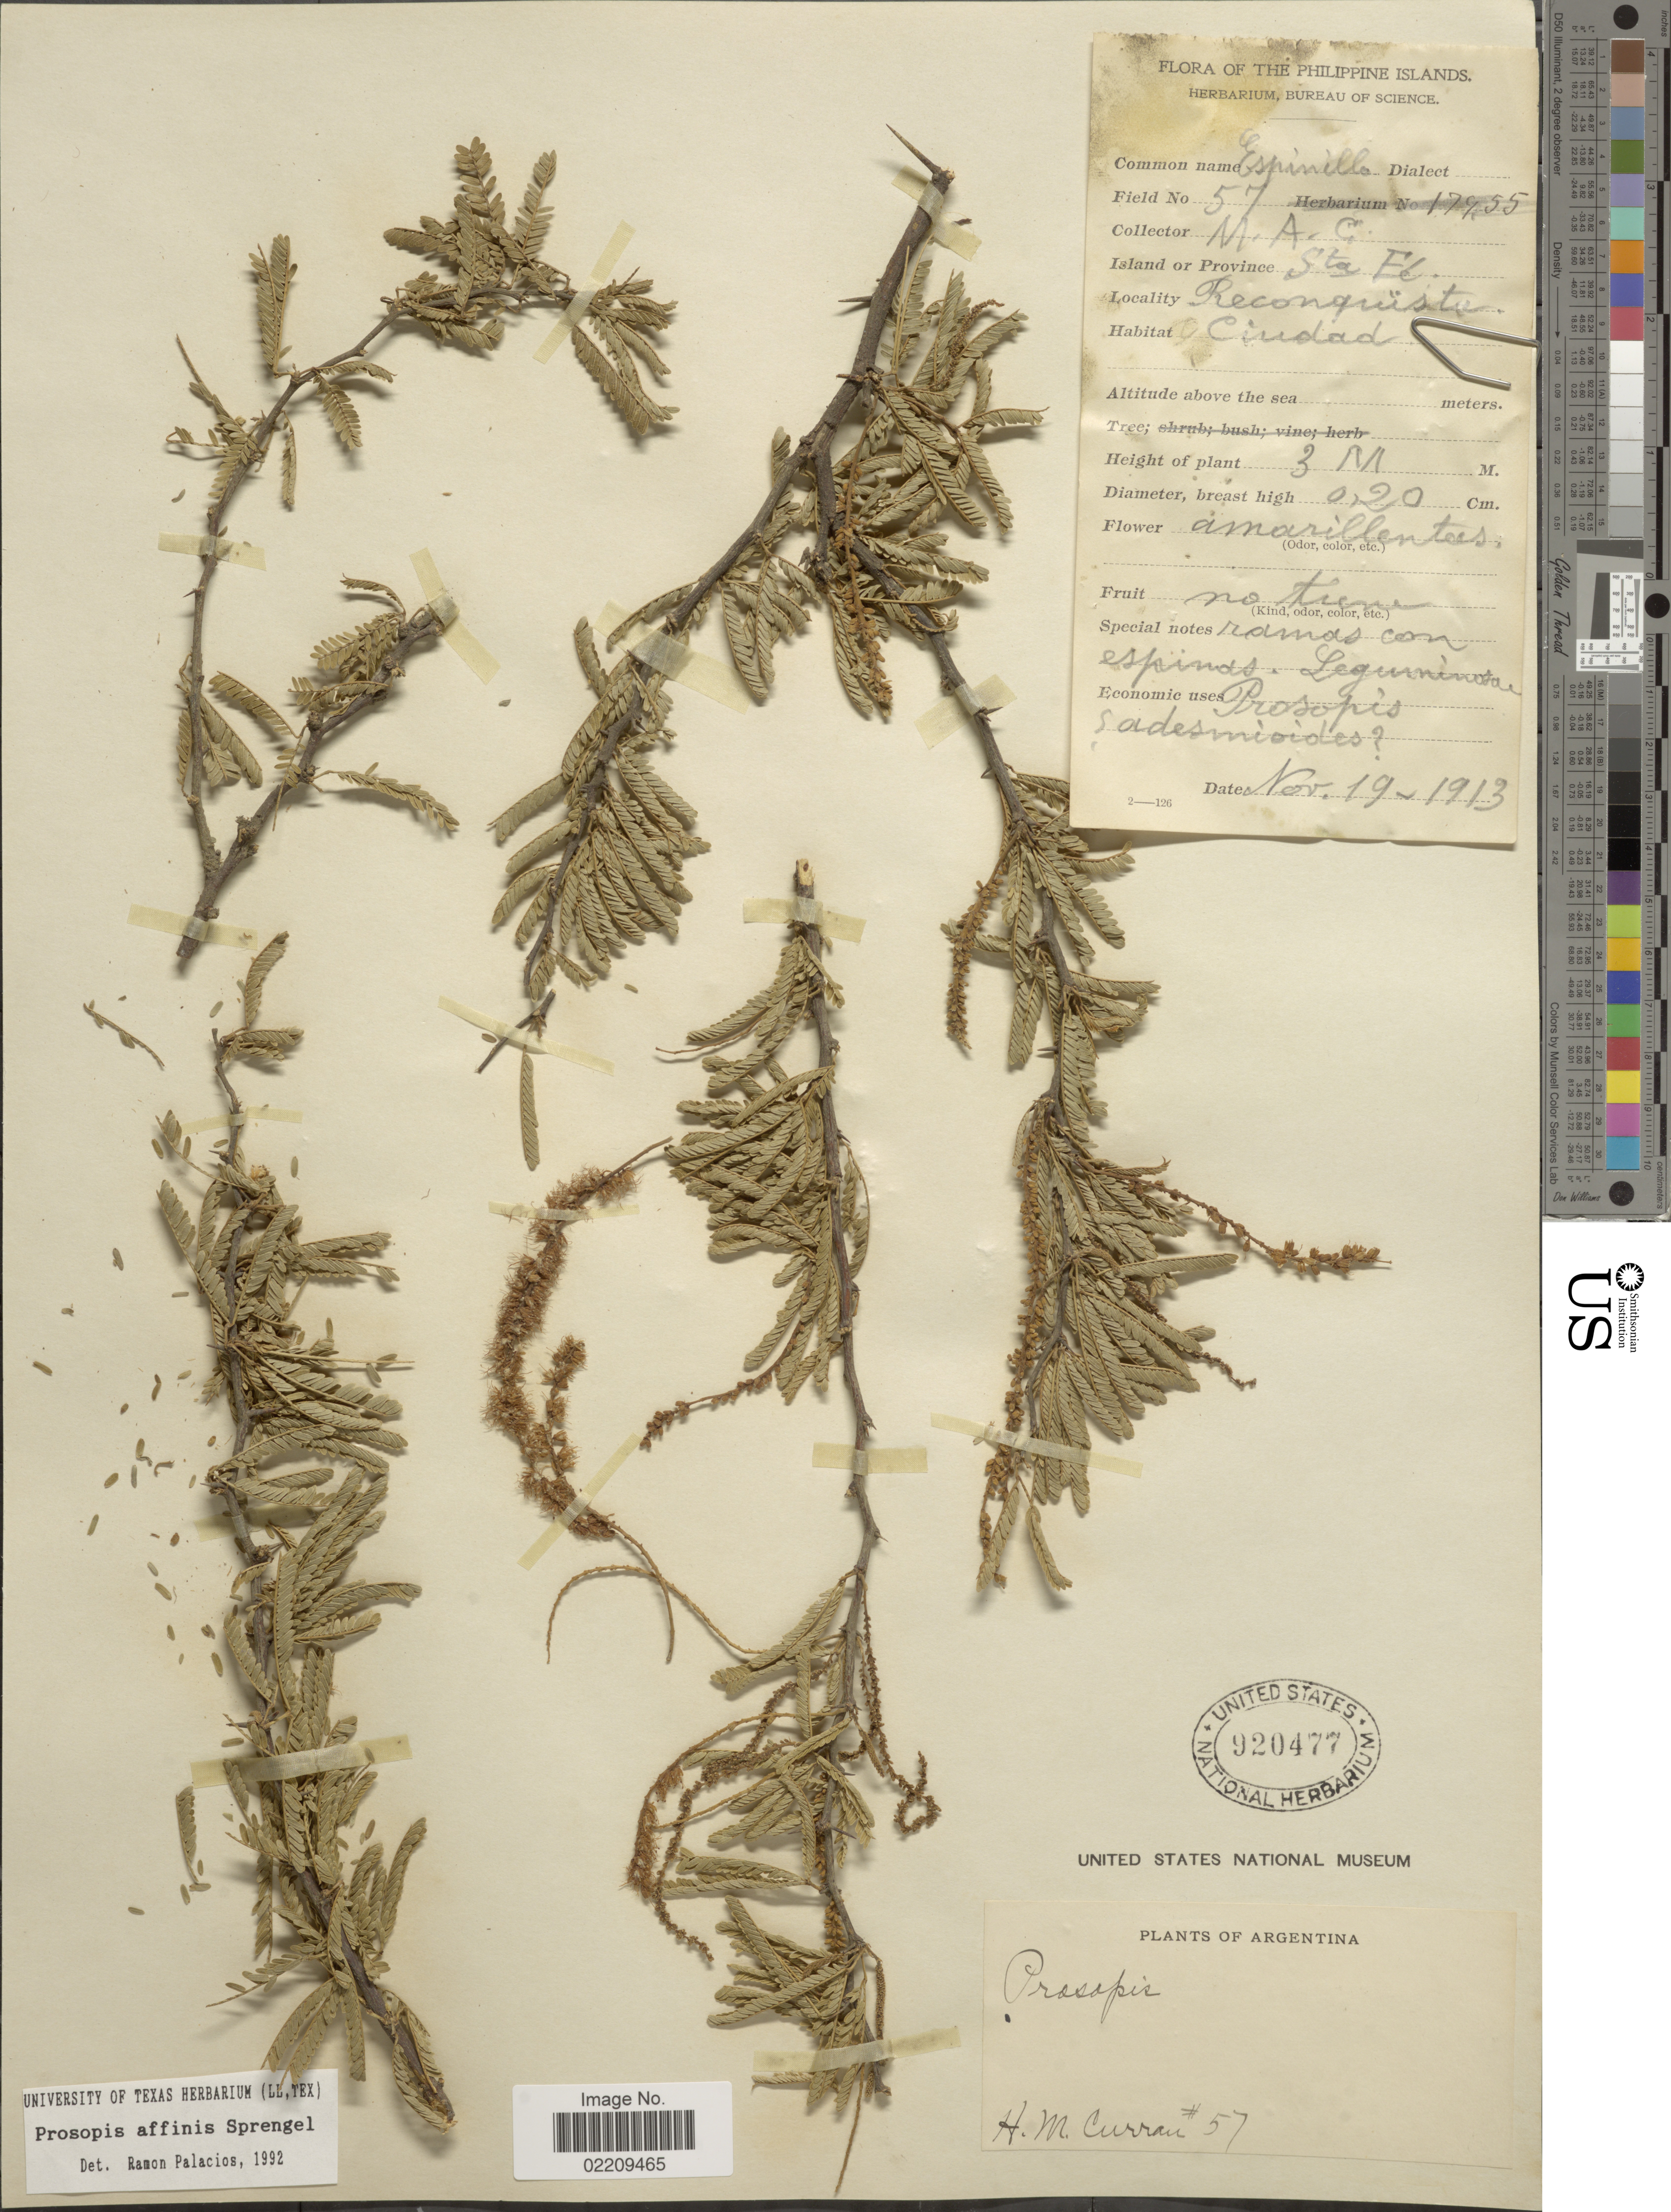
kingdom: Plantae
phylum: Tracheophyta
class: Magnoliopsida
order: Fabales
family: Fabaceae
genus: Neltuma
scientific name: Neltuma affinis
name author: (Spreng.) C. E. Hughes & G.P. Lewis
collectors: H. M. Curran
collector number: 57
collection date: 1913-11-19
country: Argentina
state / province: Santa Fe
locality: Reconquista, Cuidad.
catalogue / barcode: US 920477